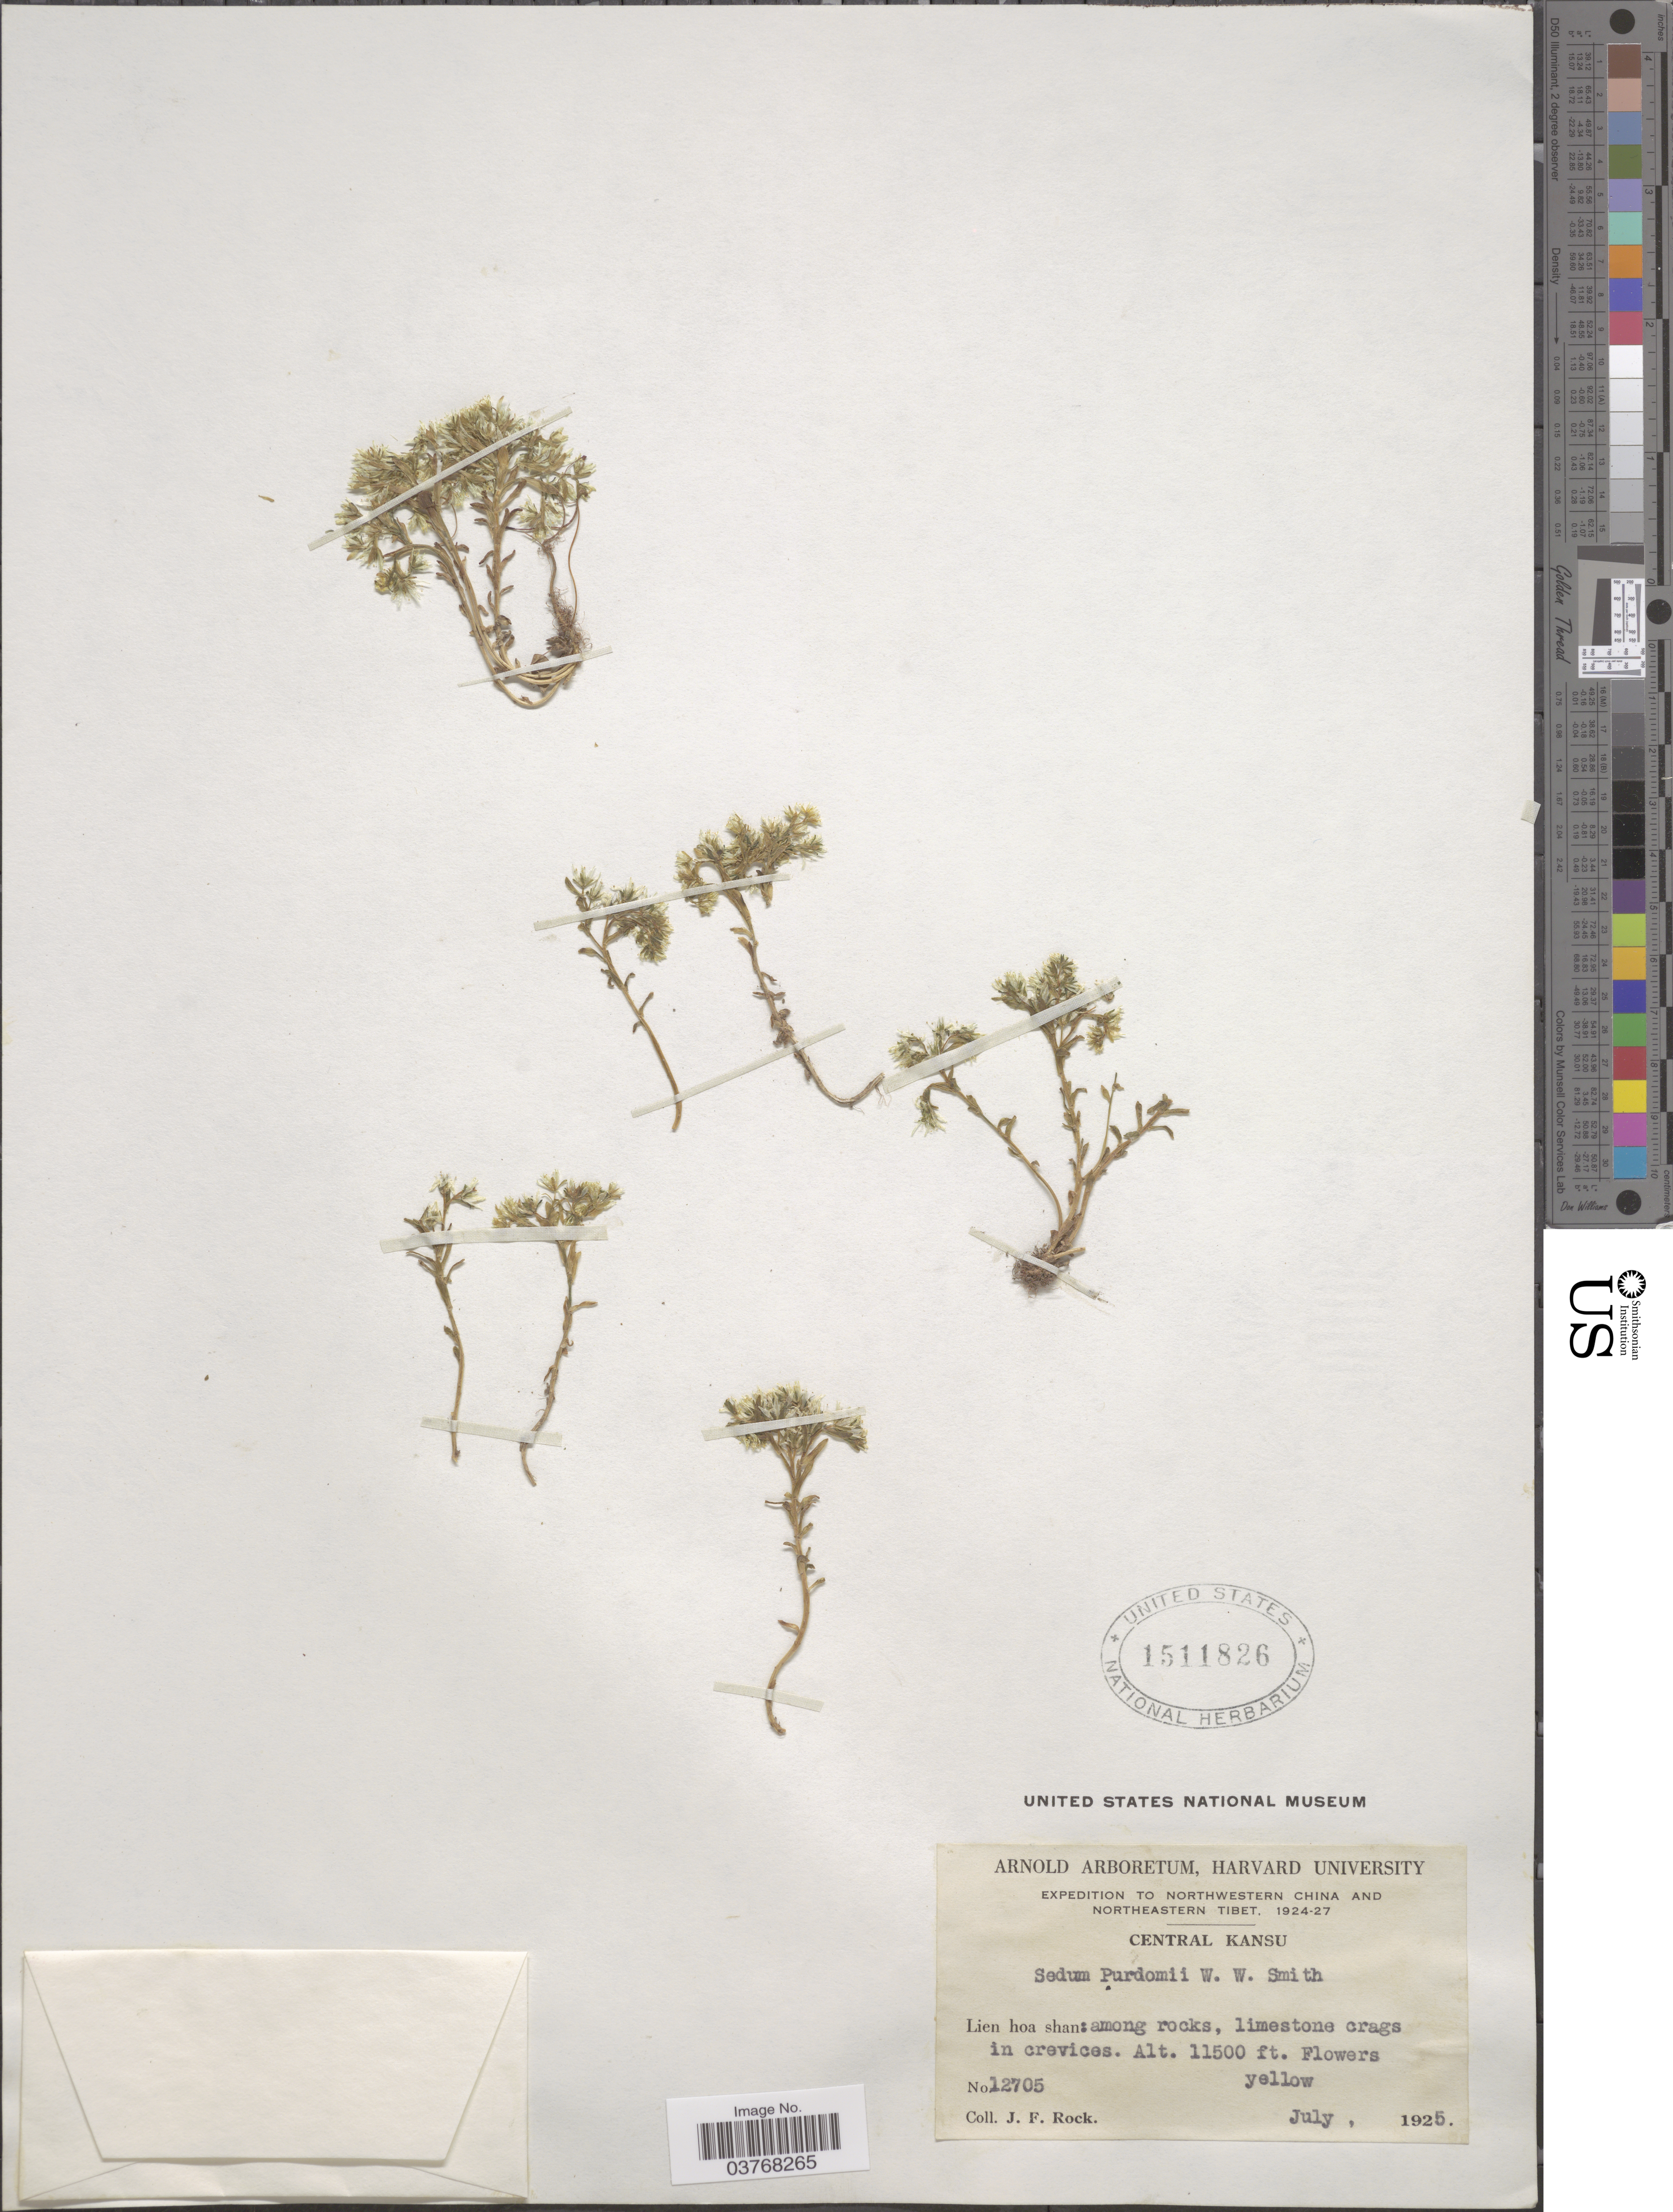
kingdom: Plantae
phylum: Tracheophyta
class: Magnoliopsida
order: Saxifragales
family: Crassulaceae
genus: Sedum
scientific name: Sedum purdomii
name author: W.W. Sm.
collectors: J. Rock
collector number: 12705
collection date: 1925-07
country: China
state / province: Gansu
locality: Northwestern China. Central Kansu. Lien hoa shan.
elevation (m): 3505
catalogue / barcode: US 1511826